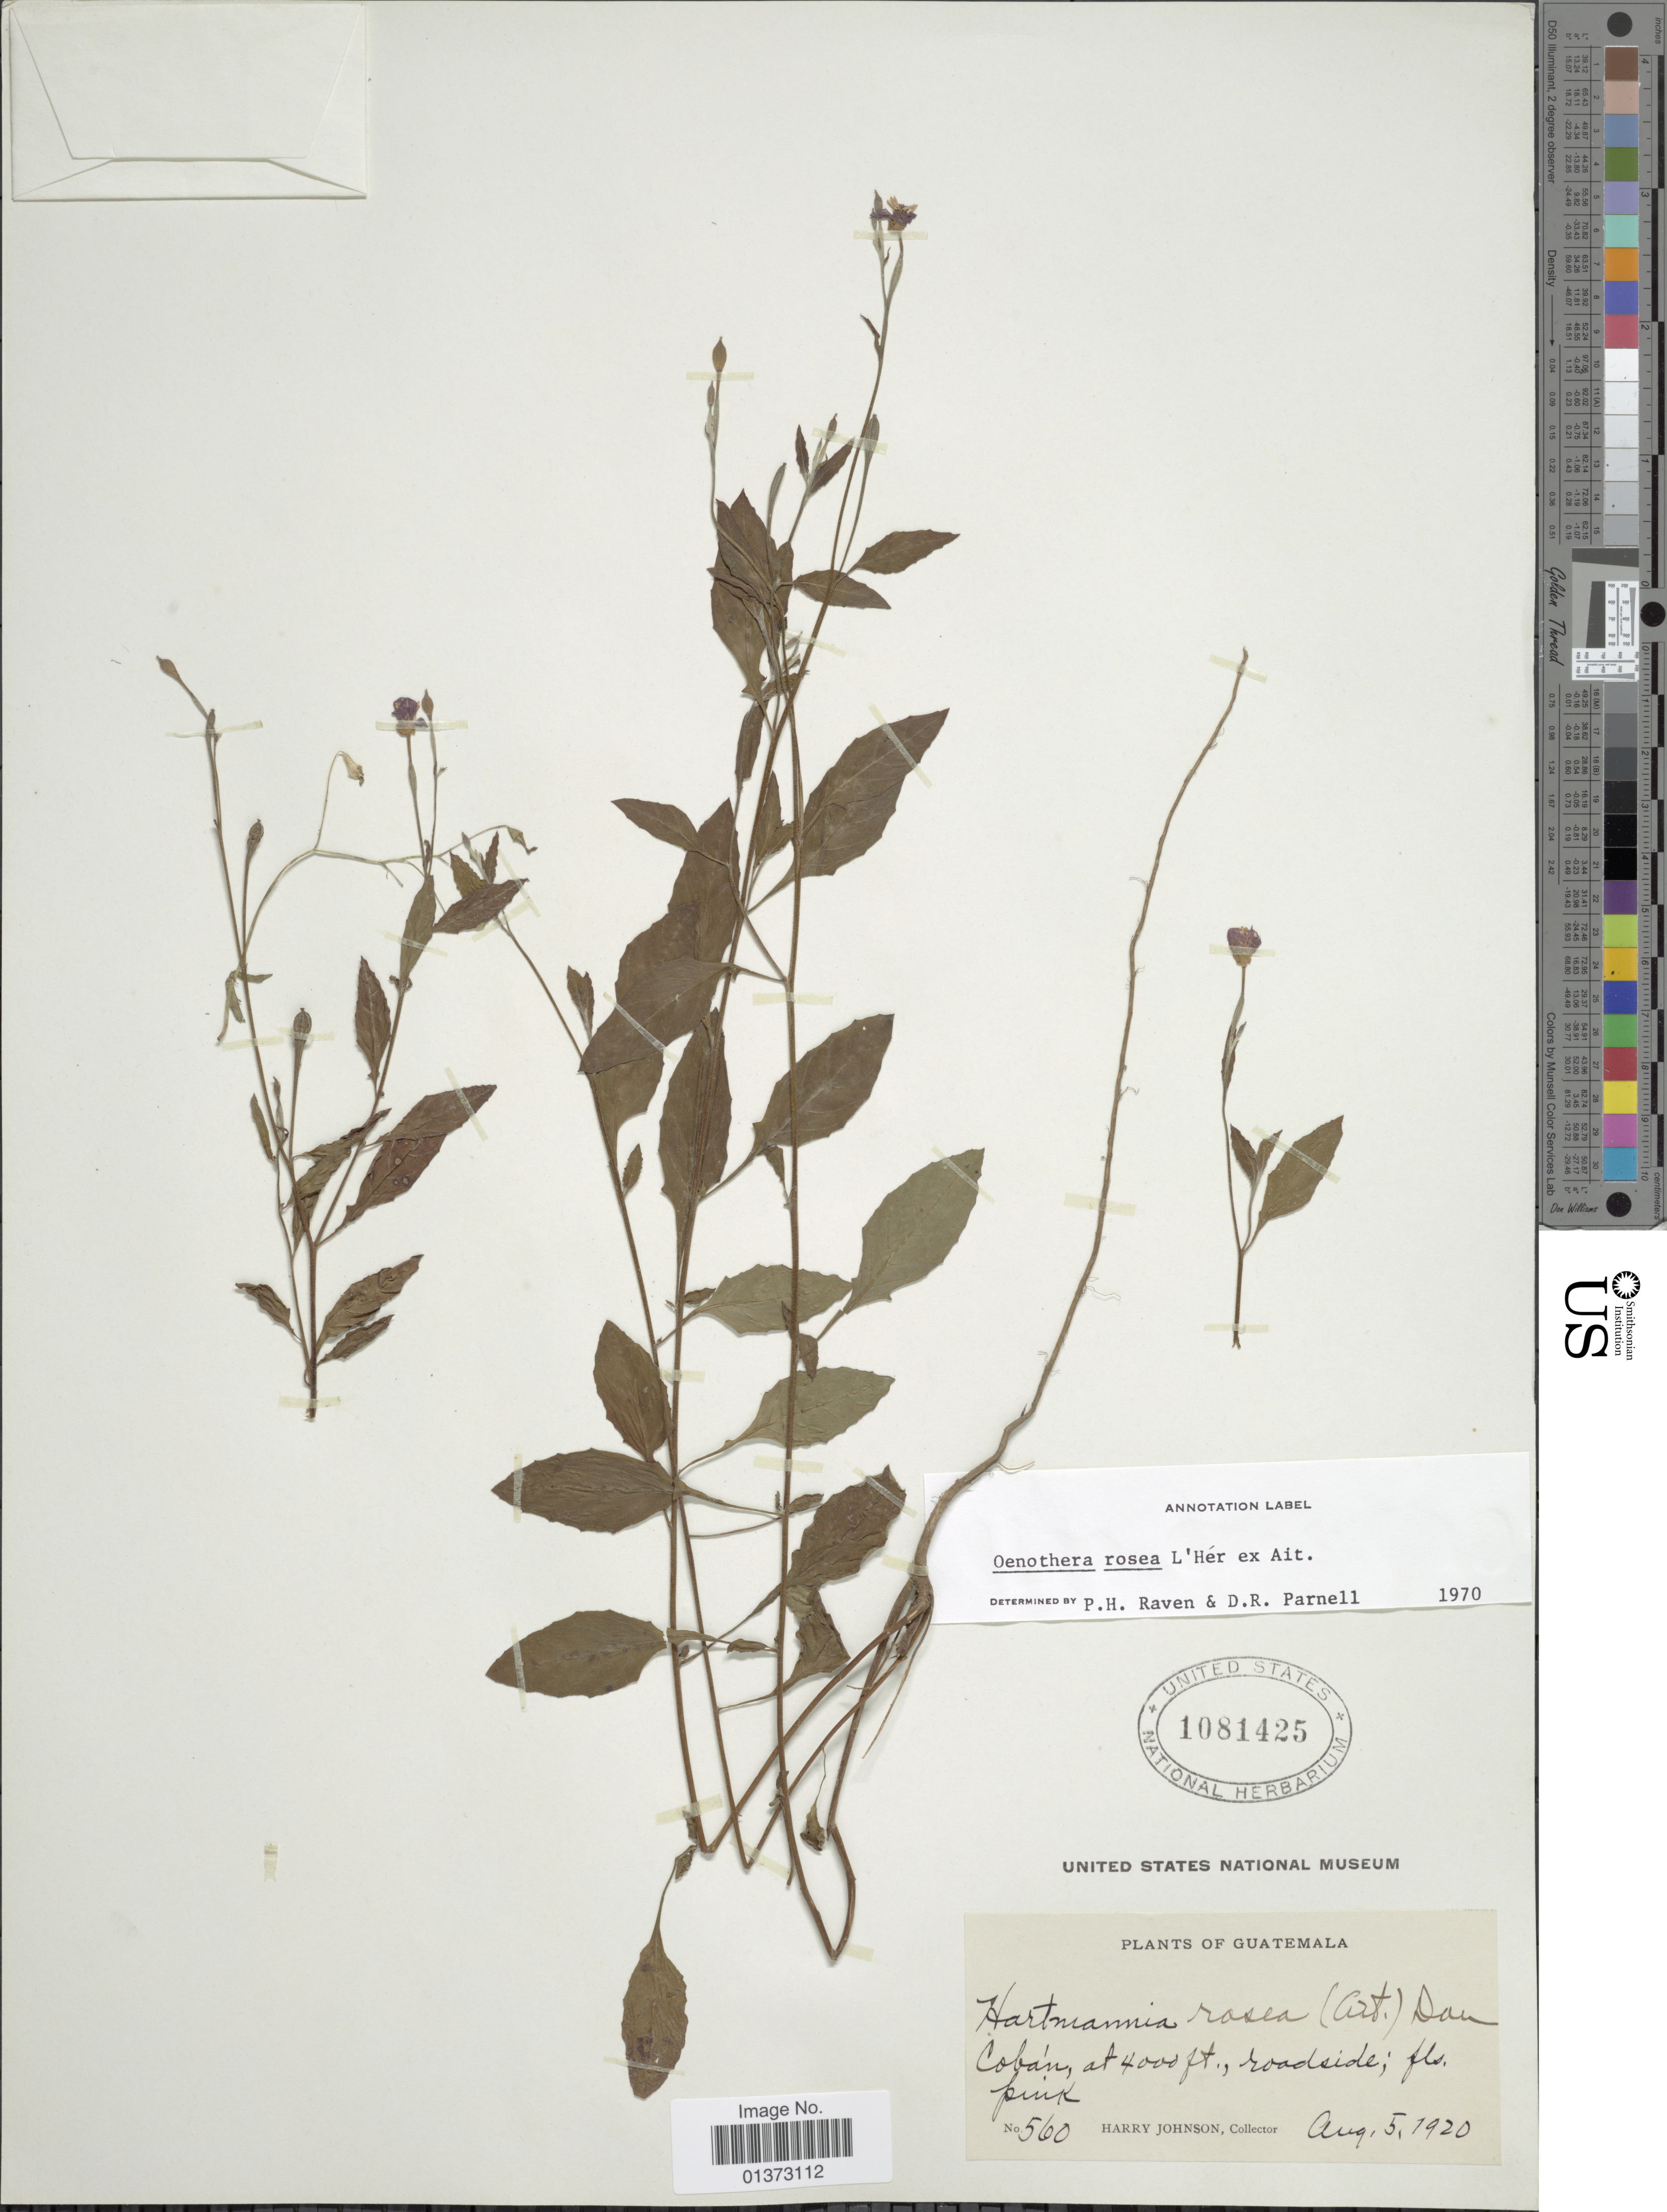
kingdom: Plantae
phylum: Tracheophyta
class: Magnoliopsida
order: Myrtales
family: Onagraceae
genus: Oenothera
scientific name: Oenothera rosea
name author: L'Hér. ex Aiton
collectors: H. Johnson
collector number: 560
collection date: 1920-08-05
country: Guatemala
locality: Cobán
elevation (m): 1219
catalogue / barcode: US 1081425